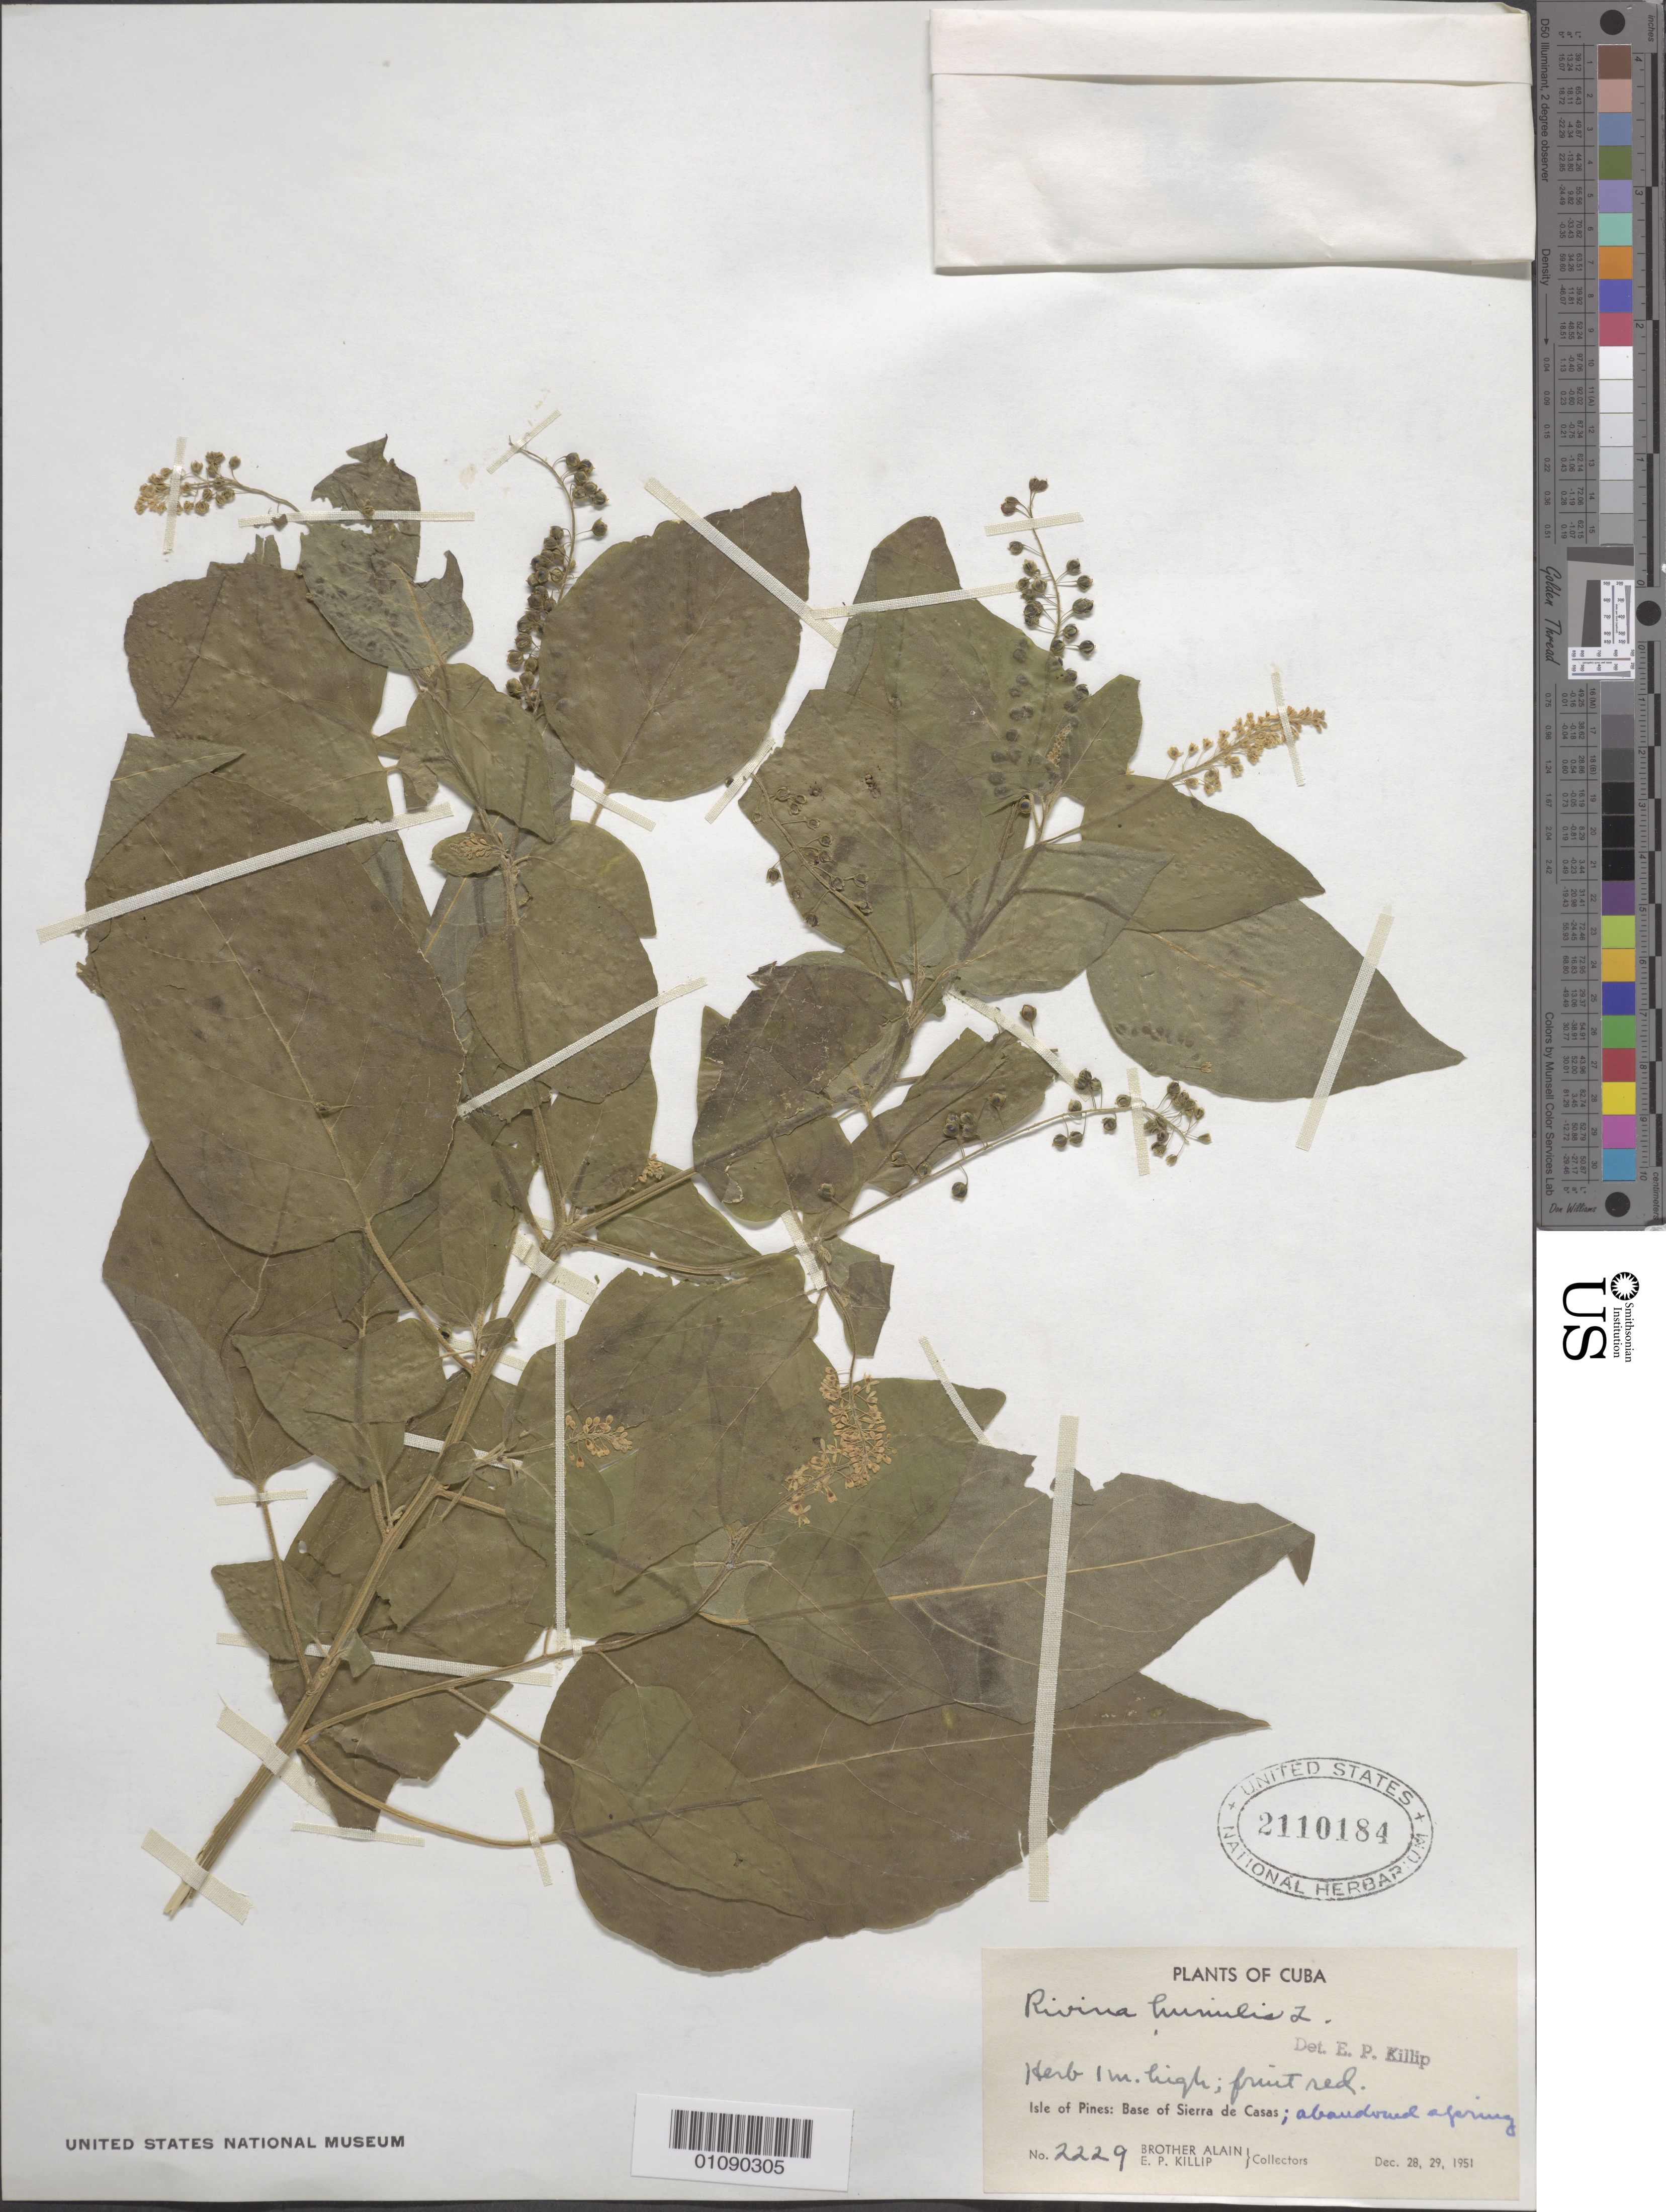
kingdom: Plantae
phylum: Tracheophyta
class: Magnoliopsida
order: Caryophyllales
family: Phytolaccaceae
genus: Rivina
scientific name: Rivina humilis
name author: L.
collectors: A. H. Liogier & E. P. Killip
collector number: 2229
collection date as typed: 28 Dec 1951 and 19 Dec 1951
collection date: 1951-12-19,1951-12-28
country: Cuba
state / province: Isla de La Juventud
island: Isla de la Juventud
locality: Isle of Pines: Base of Sierra de Casas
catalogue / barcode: US 2110184